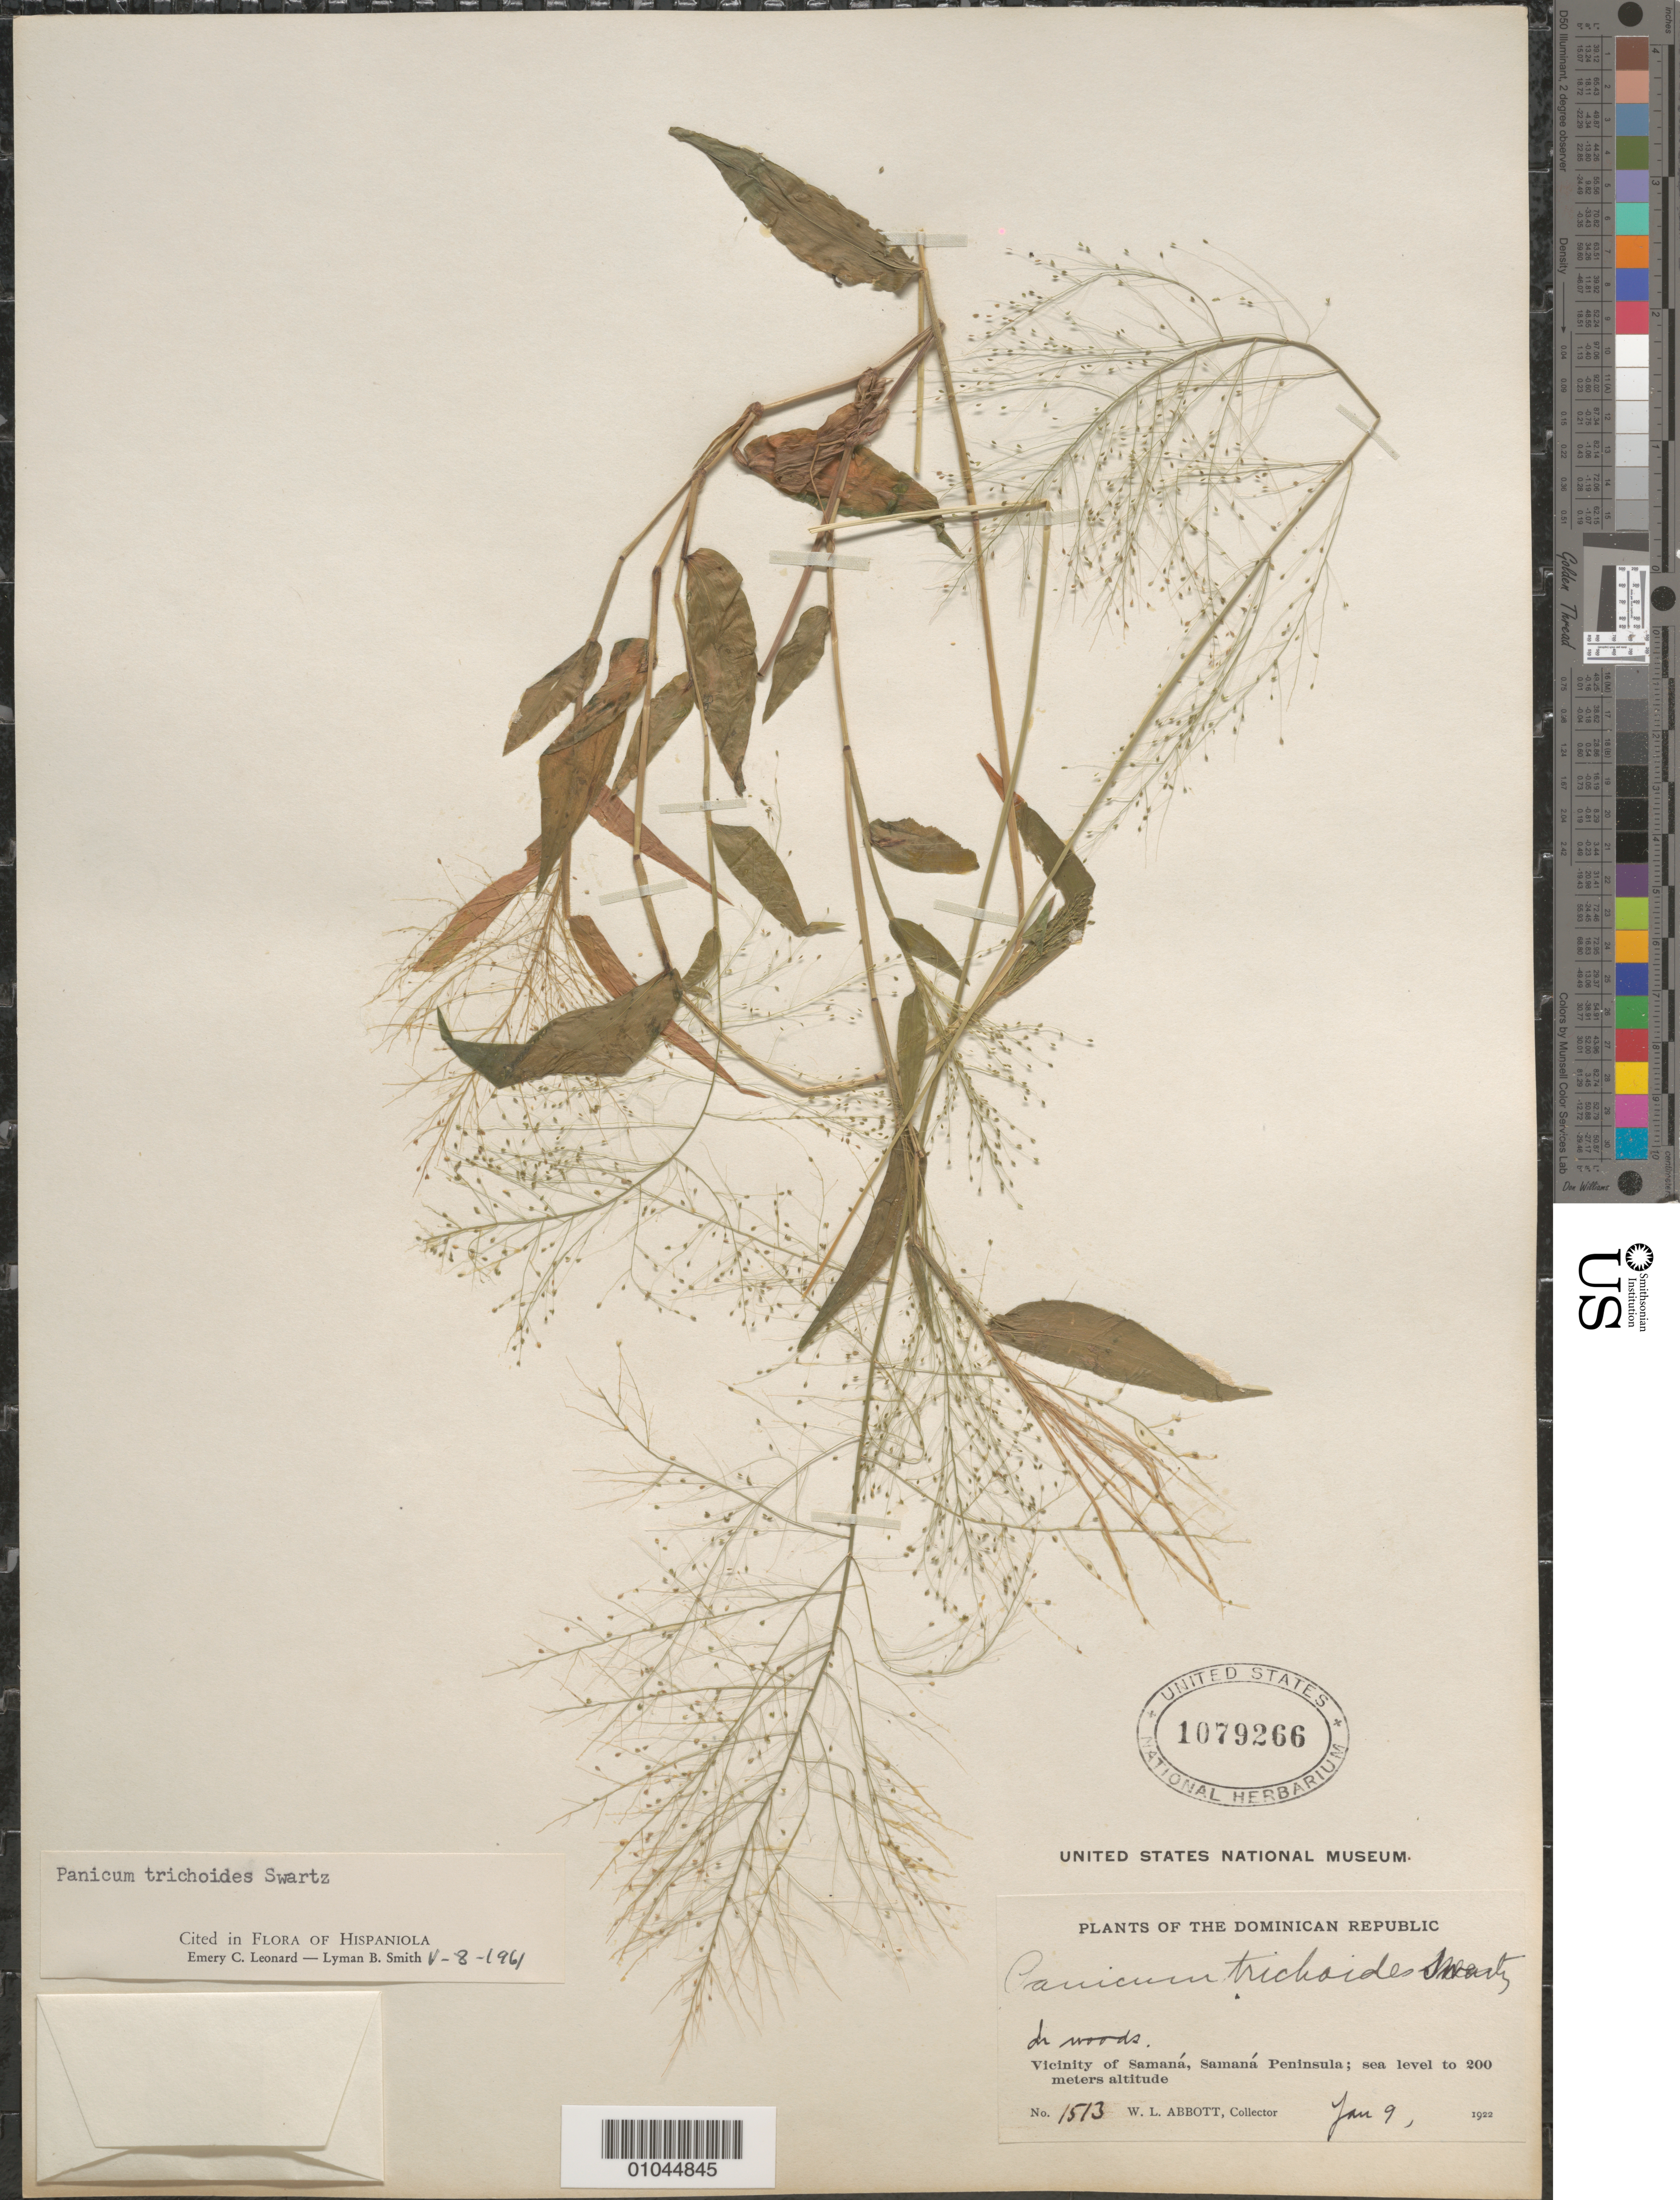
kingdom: Plantae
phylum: Tracheophyta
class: Liliopsida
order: Poales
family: Poaceae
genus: Panicum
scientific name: Panicum trichoides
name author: Sw.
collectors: W. L. Abbott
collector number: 1513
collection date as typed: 09 Jan 1922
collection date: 1922-01-09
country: Dominican Republic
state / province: Samaná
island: Hispaniola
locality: Vicinity of Samana, Samana Peninsula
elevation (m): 0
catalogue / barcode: US 1079266